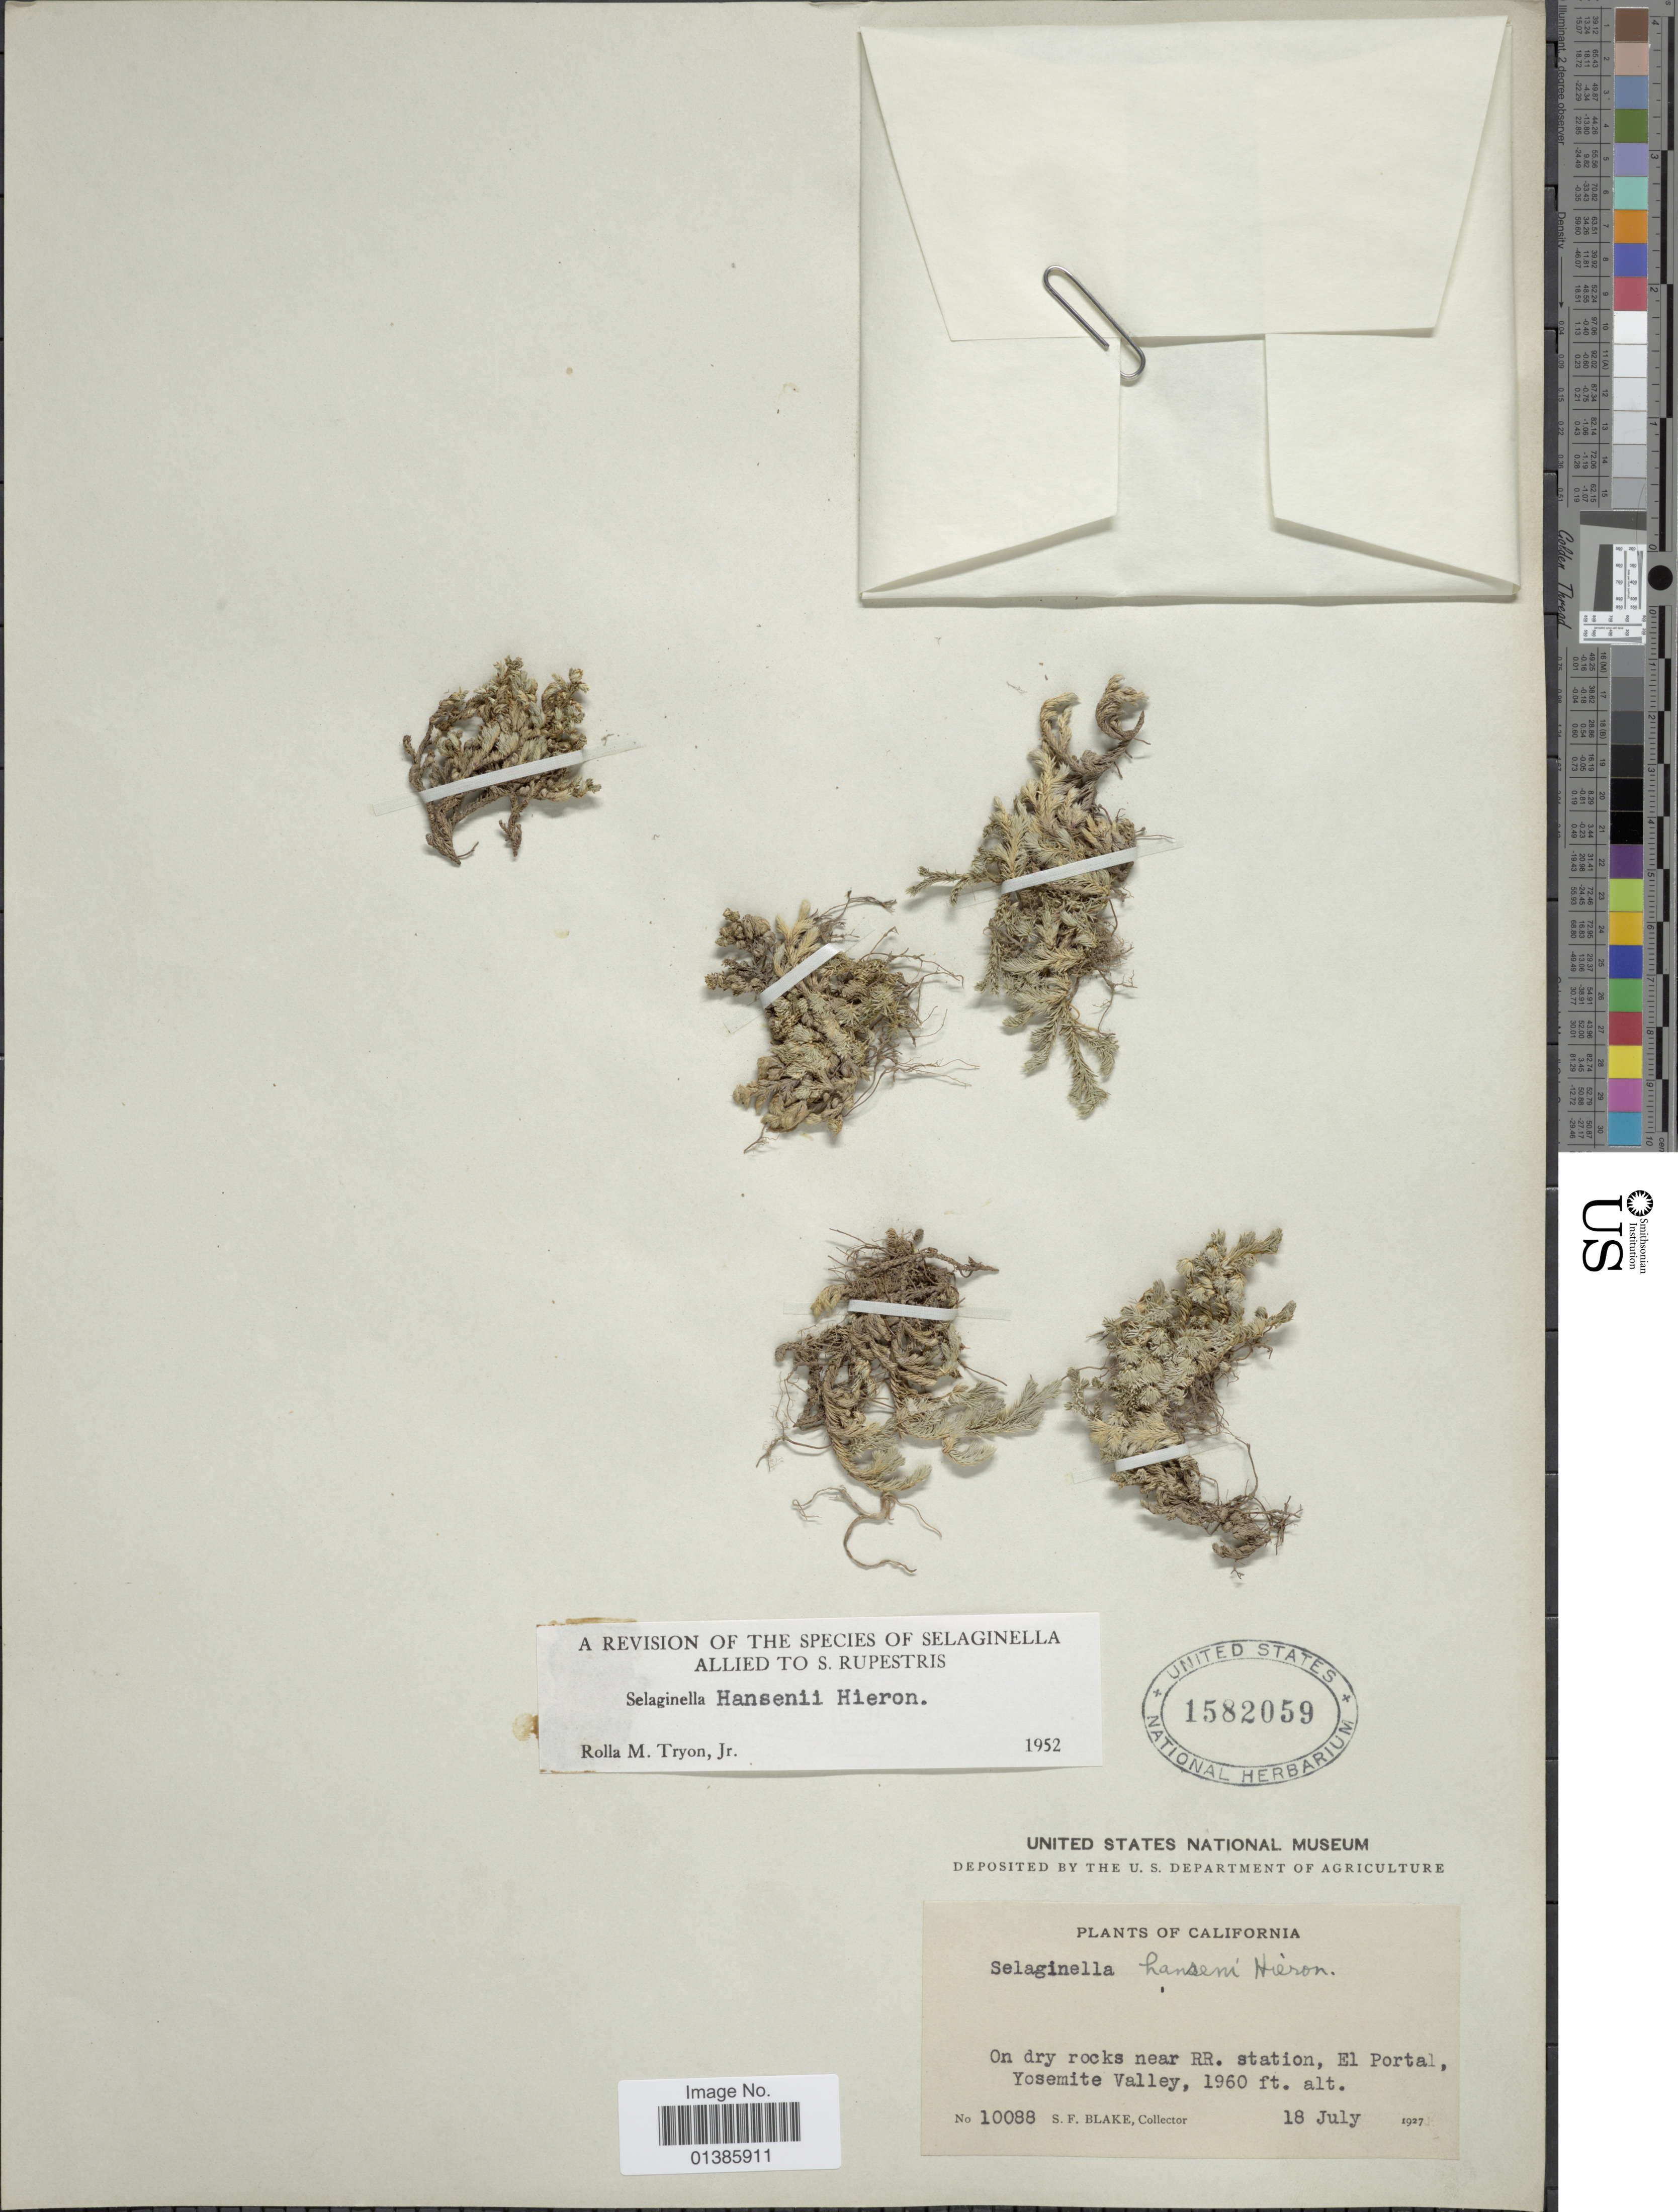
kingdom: Plantae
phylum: Tracheophyta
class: Lycopodiopsida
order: Selaginellales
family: Selaginellaceae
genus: Selaginella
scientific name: Selaginella hansenii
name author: Hieron.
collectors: S. Blake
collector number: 10088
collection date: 1927-07-18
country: United States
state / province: California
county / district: Mariposa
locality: On dry rocks near RR. station, El Portal, Yosemite Valeey.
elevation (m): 597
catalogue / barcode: US 1582059